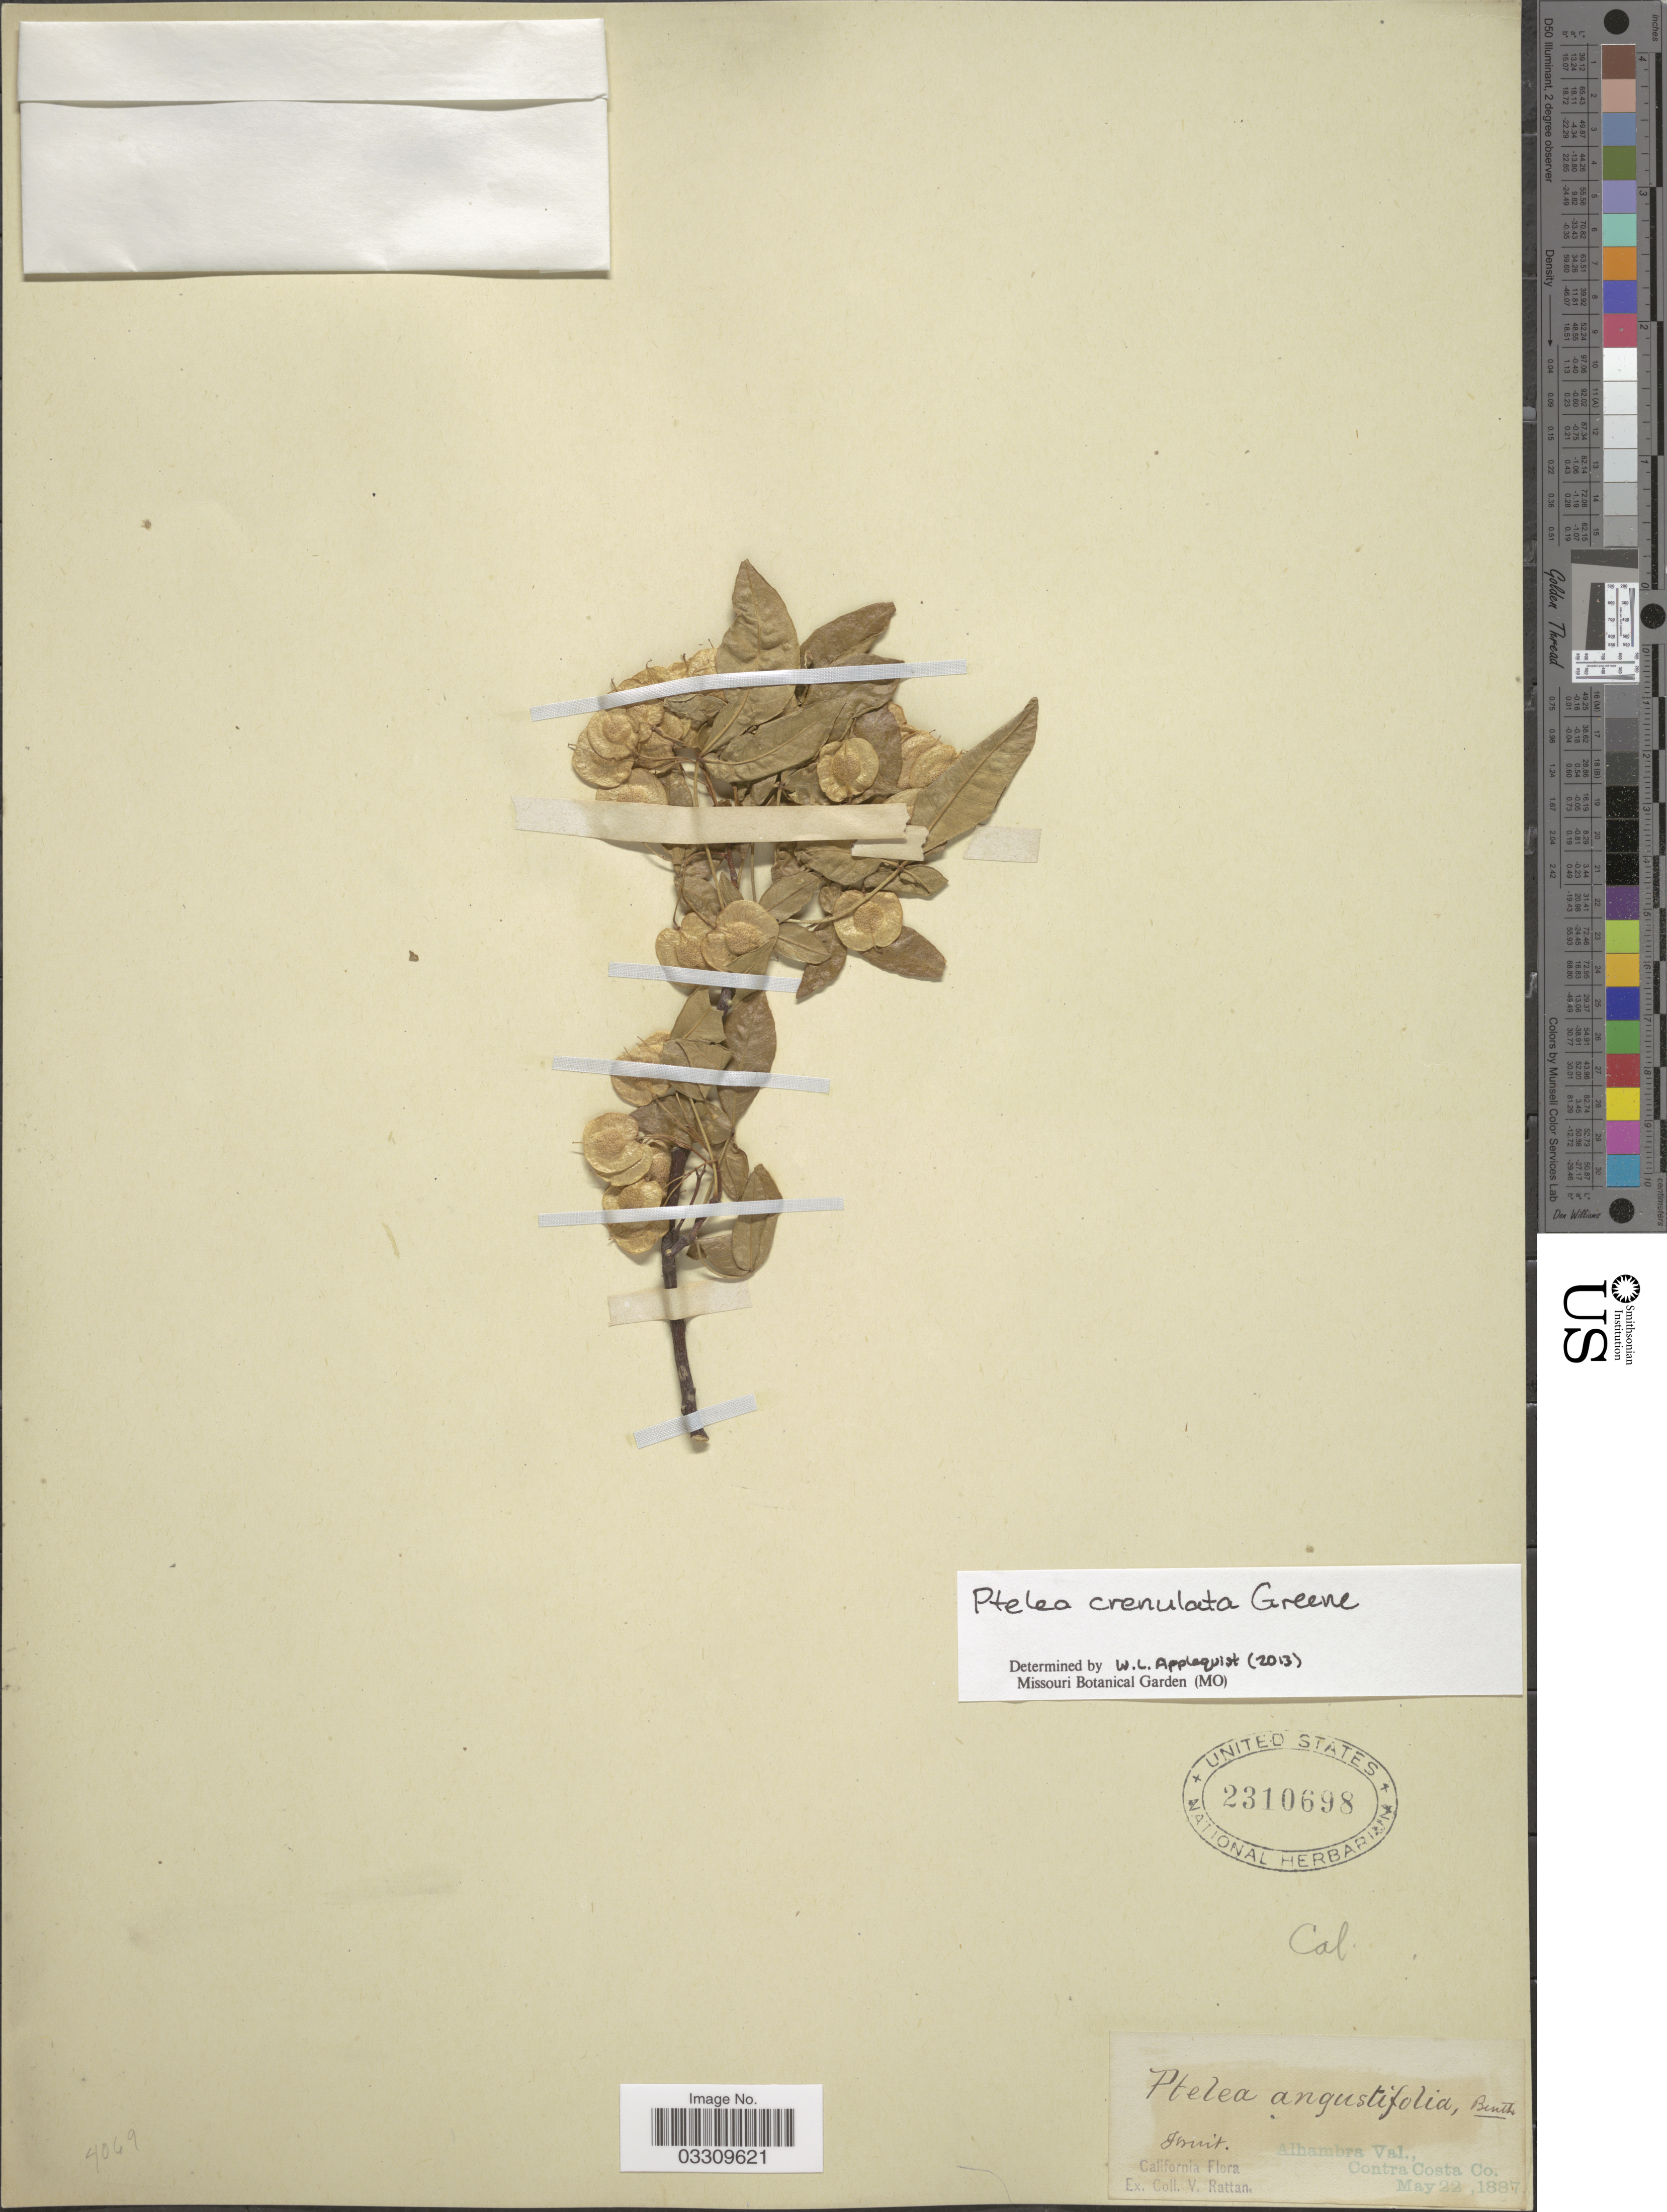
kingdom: Plantae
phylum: Tracheophyta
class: Magnoliopsida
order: Sapindales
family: Rutaceae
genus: Ptelea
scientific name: Ptelea crenulata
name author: Greene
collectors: V. Rattan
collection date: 1887-05-22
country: United States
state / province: California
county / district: Contra Costa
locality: Alhambra Val., Contra Costa Co.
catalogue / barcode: US 2310698